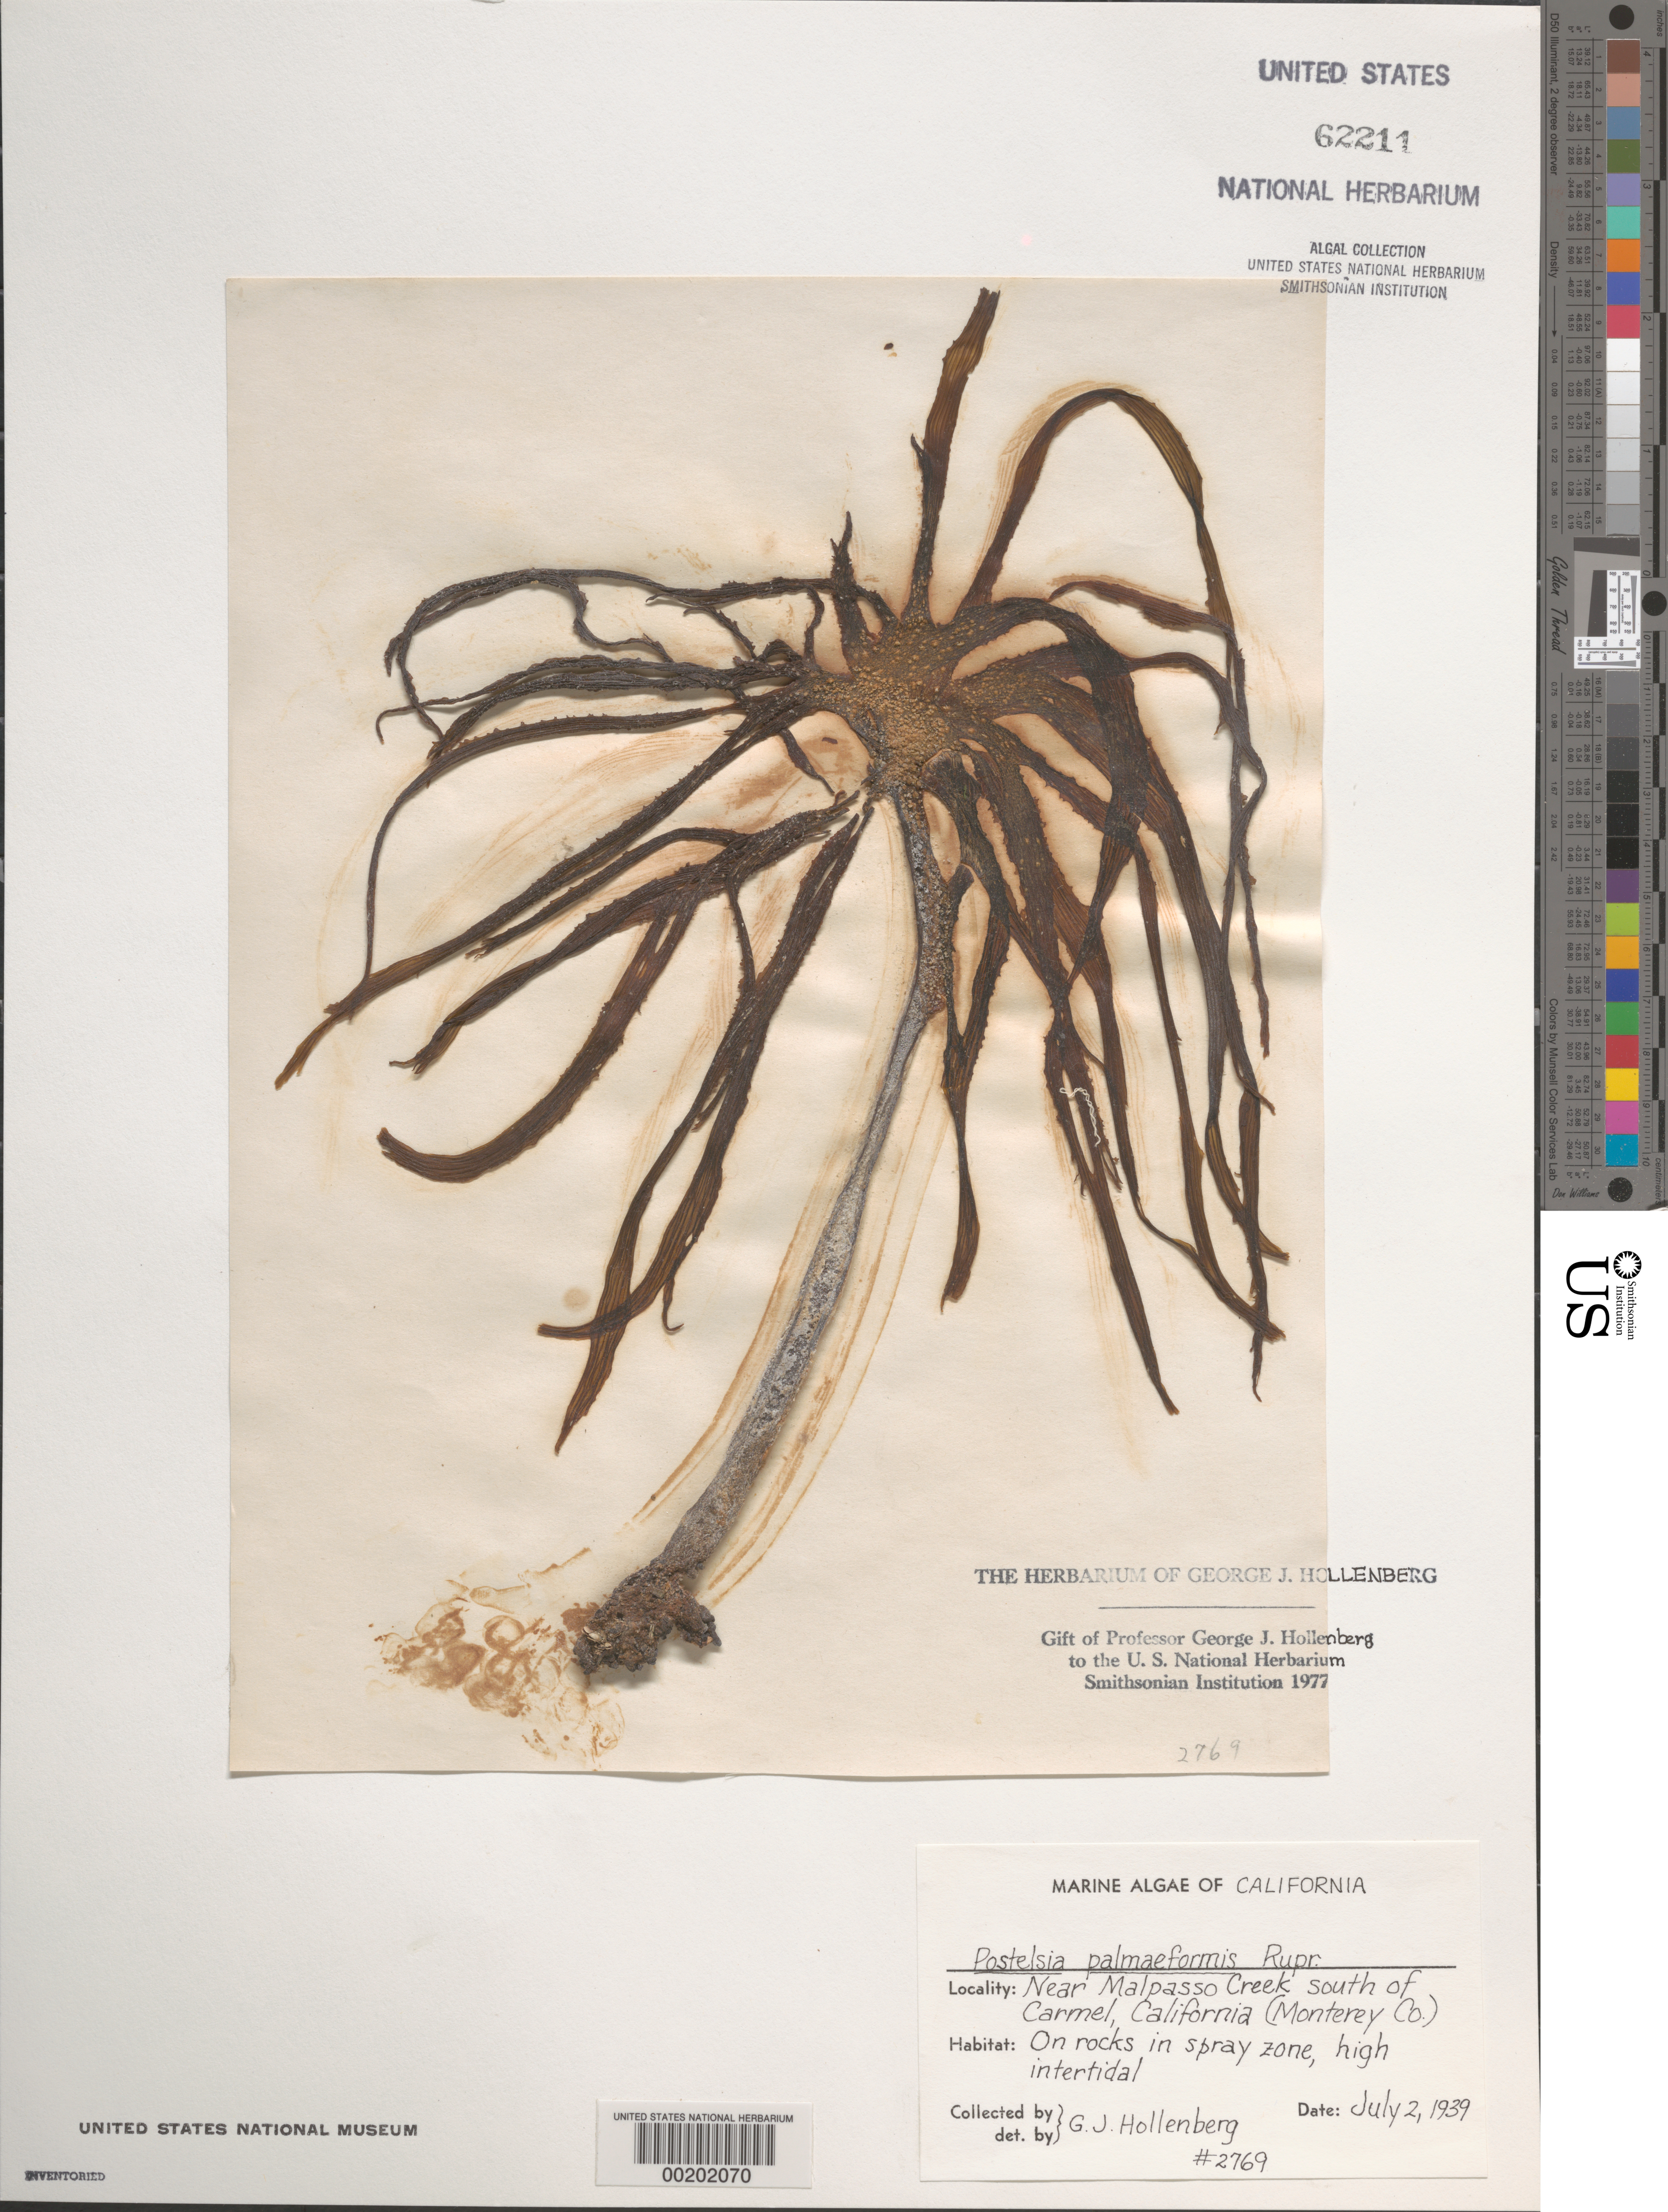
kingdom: Chromista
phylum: Ochrophyta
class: Phaeophyceae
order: Laminariales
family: Laminariaceae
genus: Postelsia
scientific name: Postelsia palmaeformis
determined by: Hollenberg, George J.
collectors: G. Hollenberg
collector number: GJH 2769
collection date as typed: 02 Jul 1939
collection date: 1939-07-02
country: United States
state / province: California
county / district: Monterey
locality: Near Malpaso Creek, south of Carmel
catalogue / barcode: US 62211